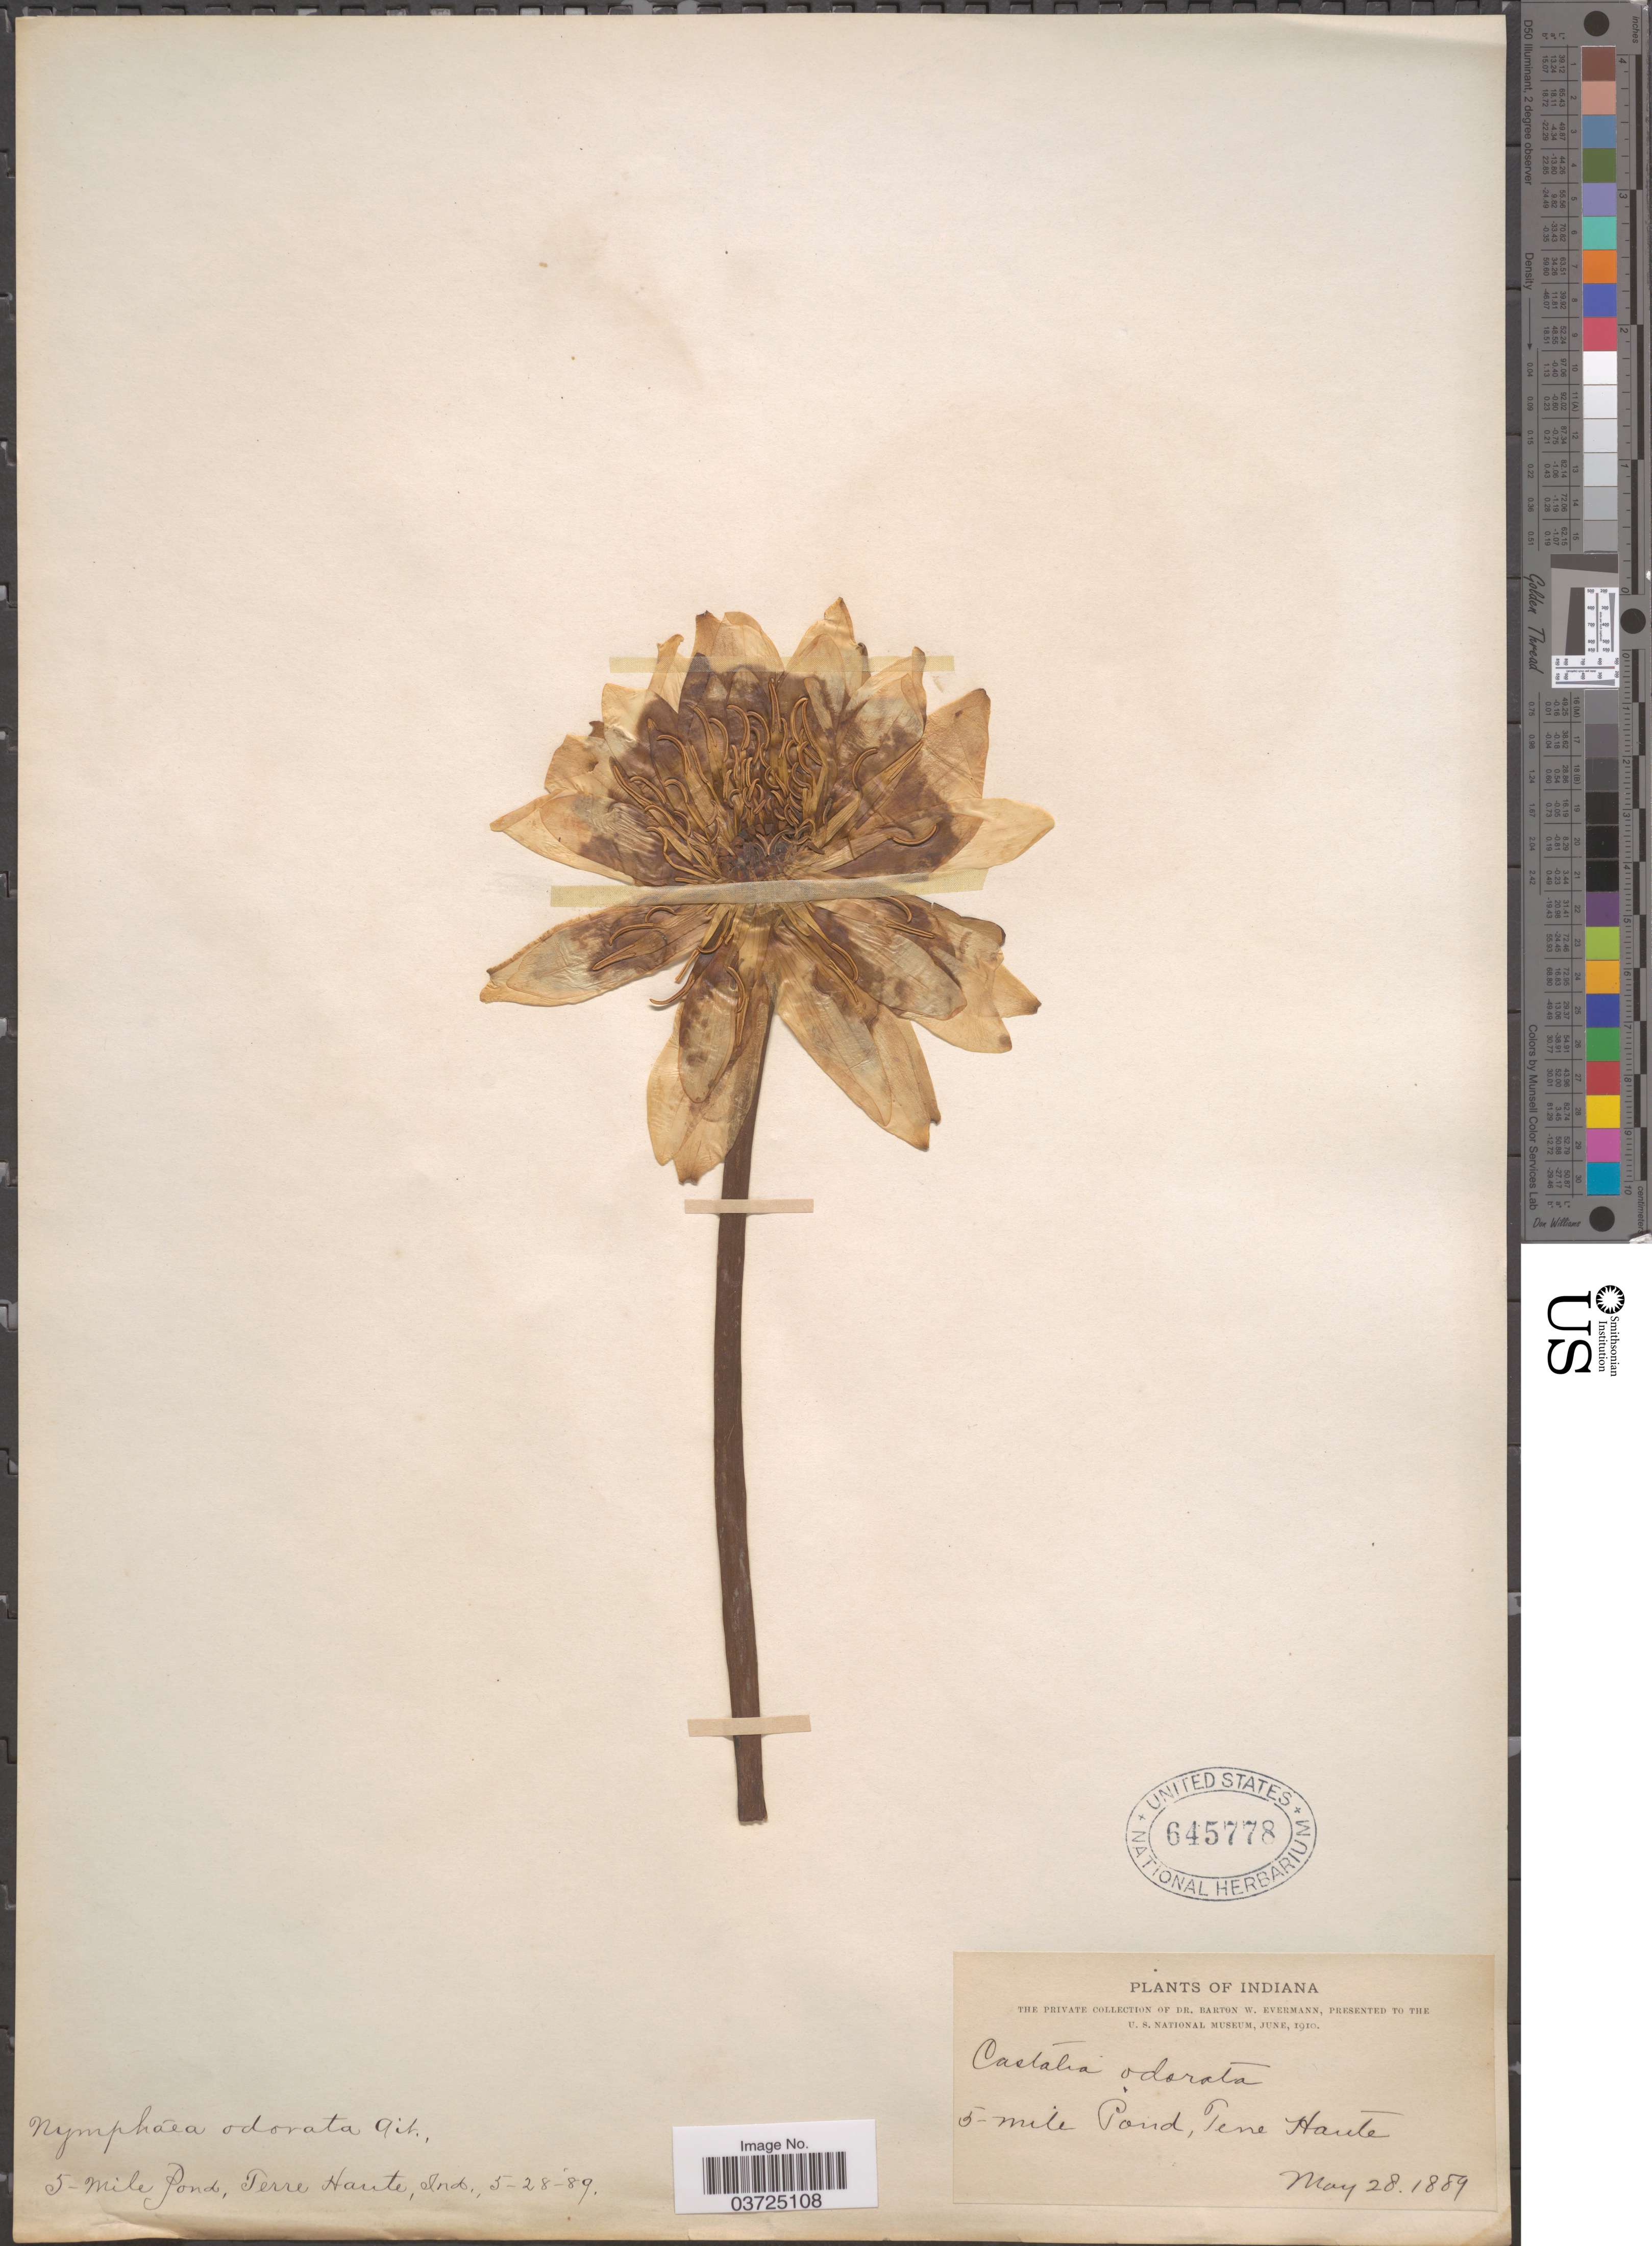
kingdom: Plantae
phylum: Tracheophyta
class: Magnoliopsida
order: Nymphaeales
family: Nymphaeaceae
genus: Nymphaea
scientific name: Nymphaea odorata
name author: Aiton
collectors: B. W. Evermann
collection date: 1889-05-28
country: United States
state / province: Indiana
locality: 5-mile Pond, Terre Haute.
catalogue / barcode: US 645778